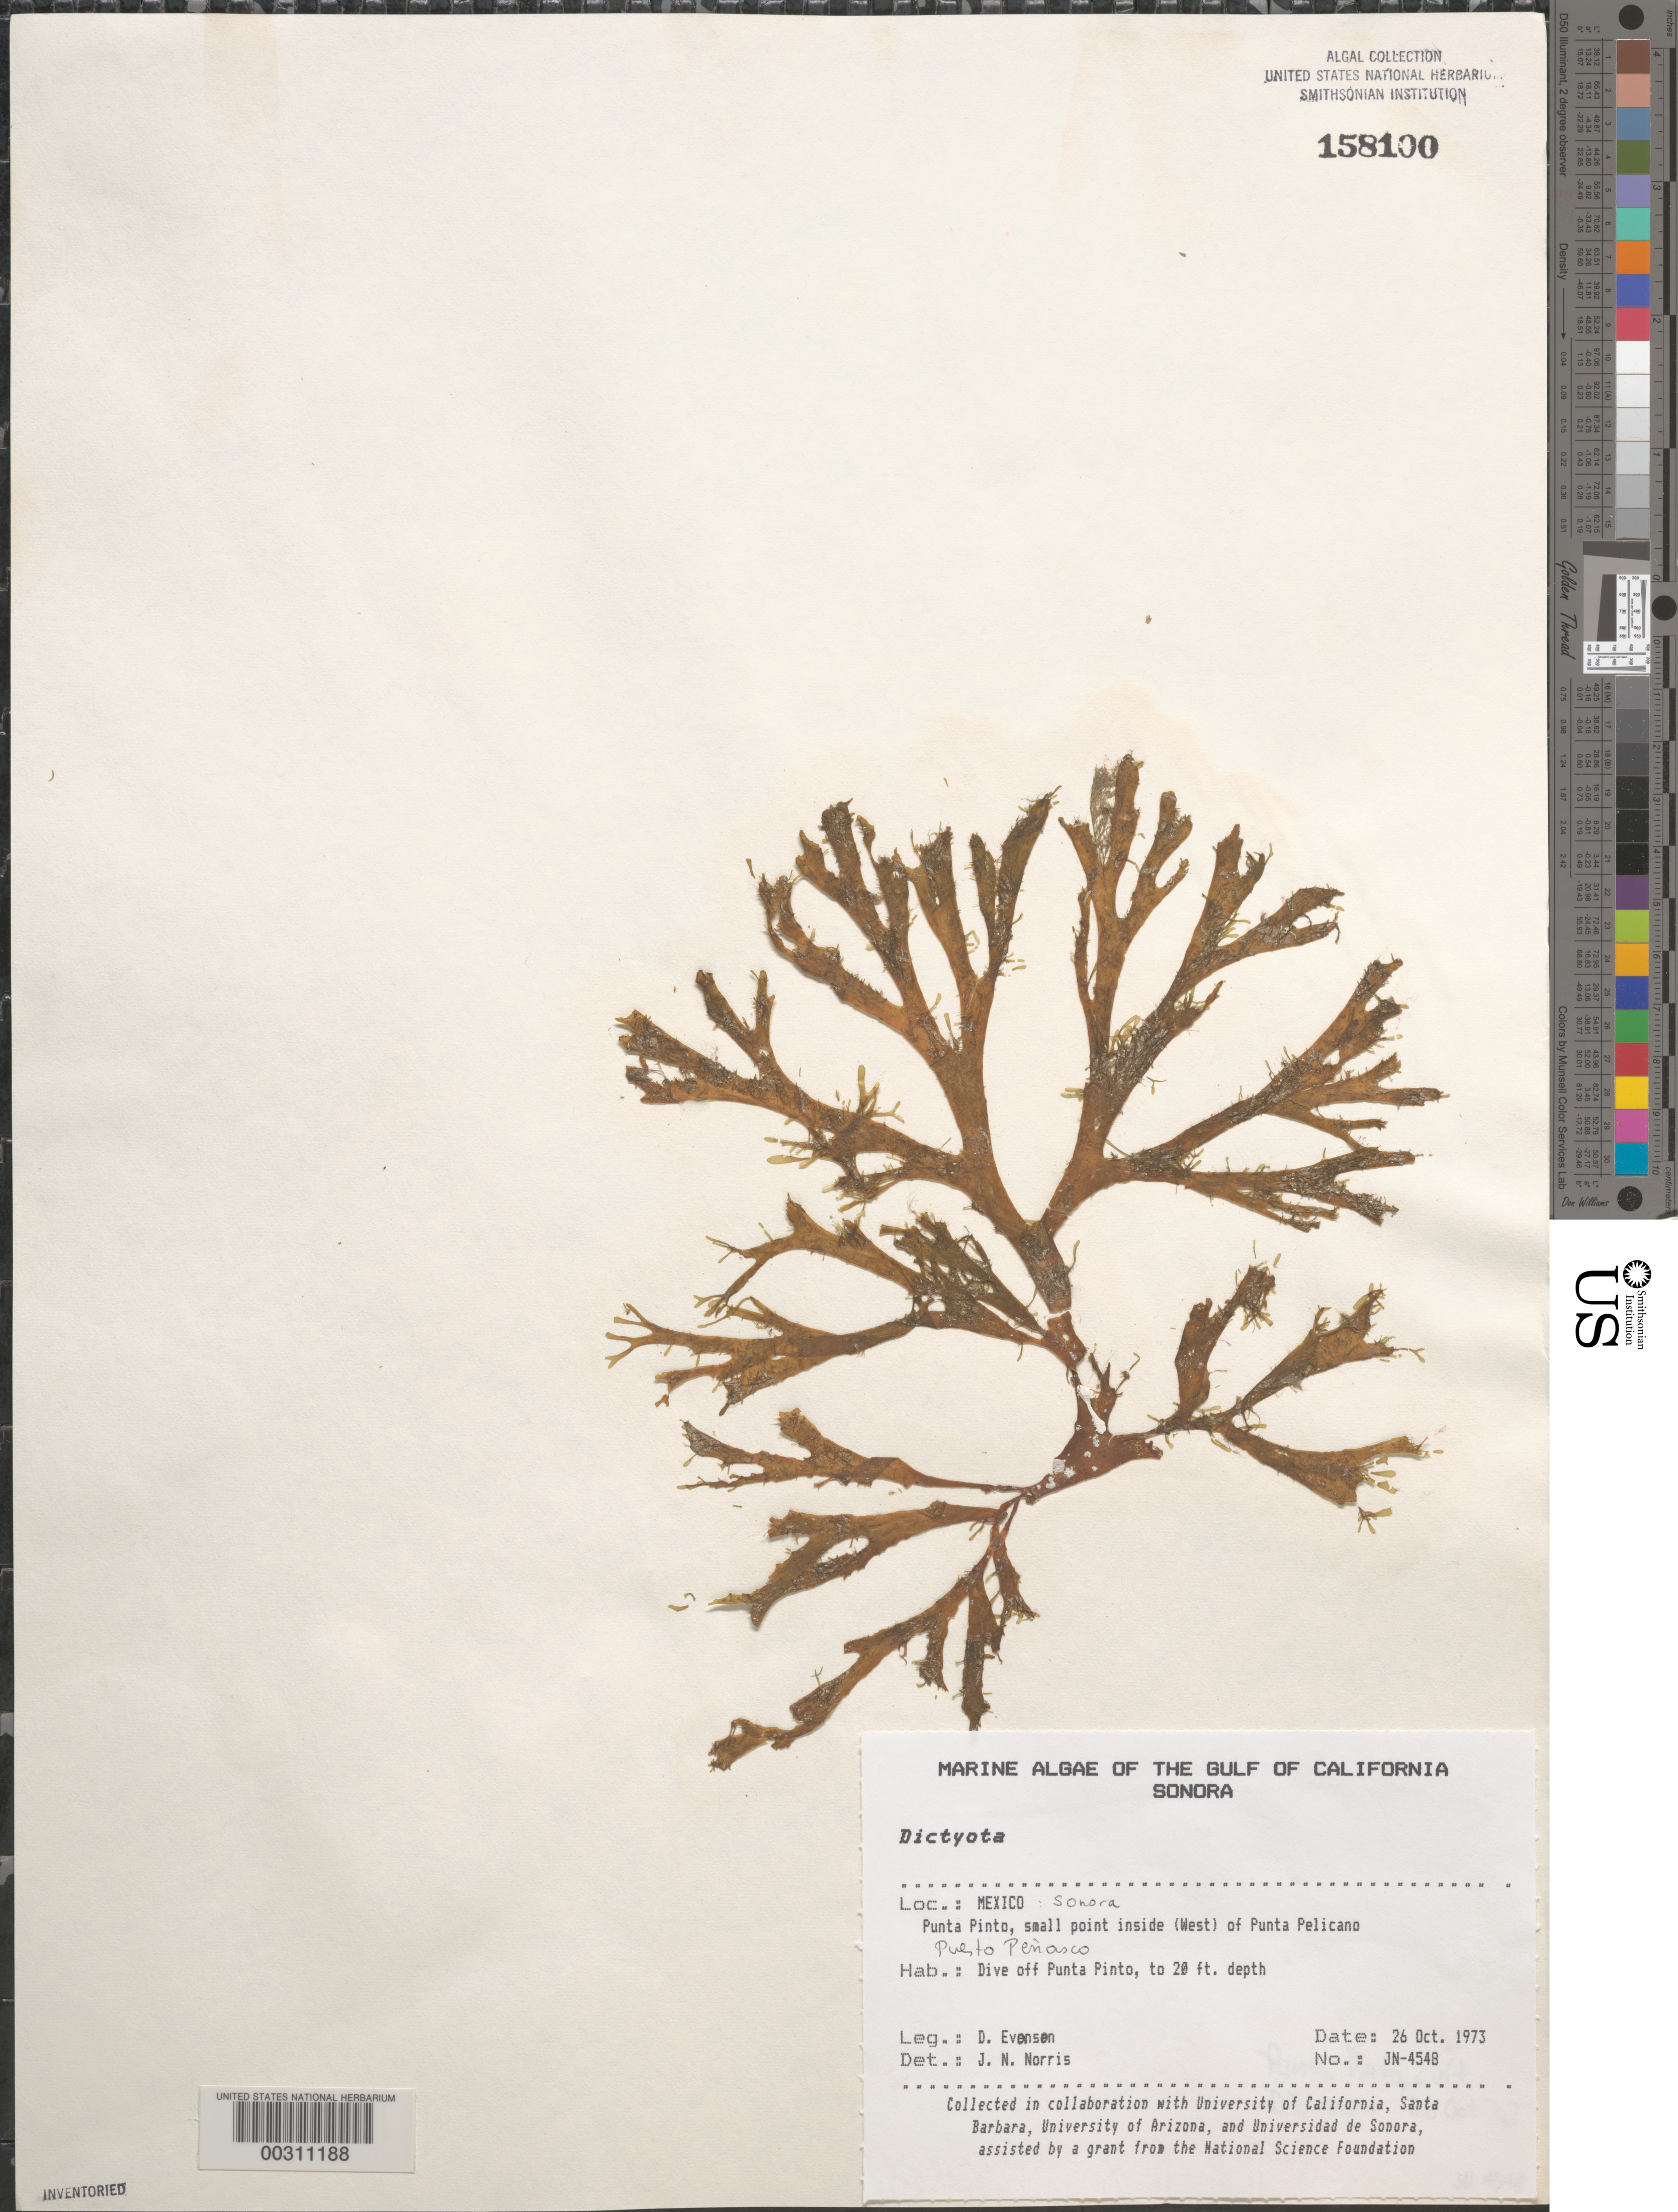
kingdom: Chromista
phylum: Ochrophyta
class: Phaeophyceae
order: Dictyotales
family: Dictyotaceae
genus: Dictyota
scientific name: Dictyota sp.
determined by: Norris, James N.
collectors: D. Evensen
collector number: JN-4548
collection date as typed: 26 Oct 1973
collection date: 1973-10-26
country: Mexico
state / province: Sonora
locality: Punta Pinto, west of Punta Pelicano, Puerto Penasco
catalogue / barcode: US 158100